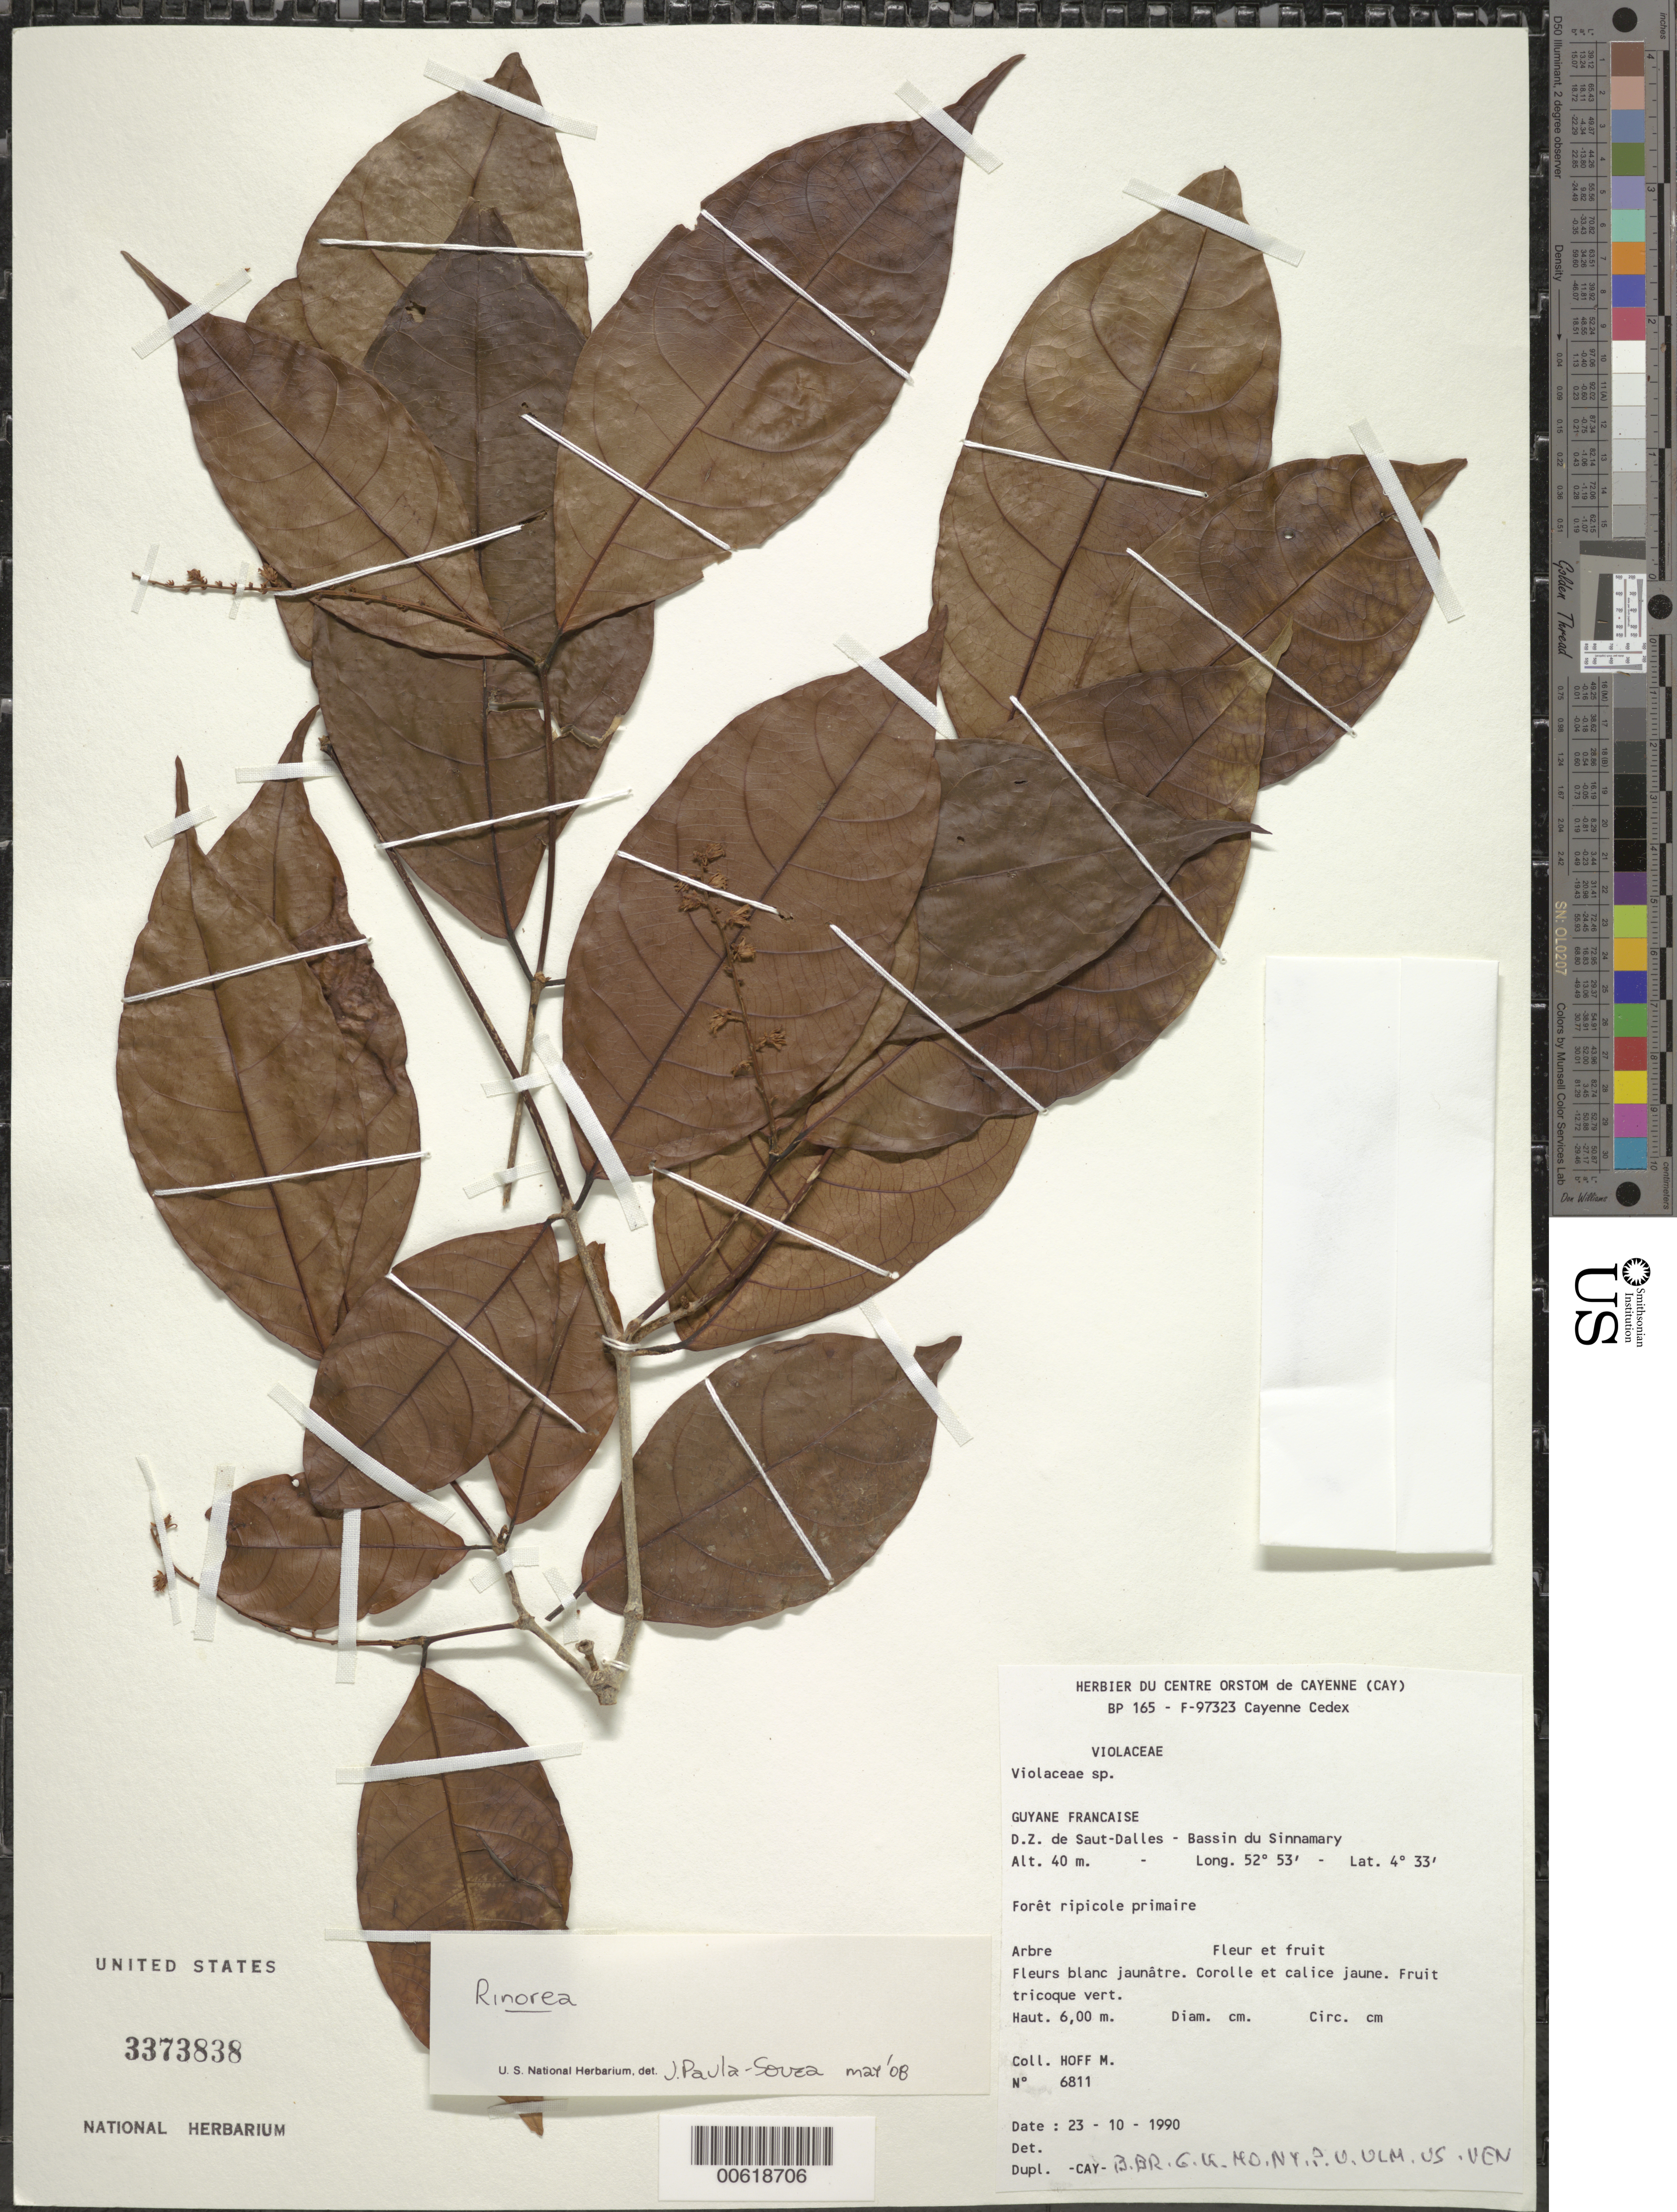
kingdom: Plantae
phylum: Tracheophyta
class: Magnoliopsida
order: Malpighiales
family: Violaceae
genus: Rinorea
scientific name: Rinorea flavescens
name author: (Aubl.) Kuntze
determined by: Hoyos-Gomez, S. E.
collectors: M. Hoff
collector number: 6811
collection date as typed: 23-Oct-90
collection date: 1990-10-23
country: French Guiana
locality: Saut-Dalles, D.Z., Bassin du Sinnamary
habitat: Primary riparian forest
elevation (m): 40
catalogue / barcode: US 3373838